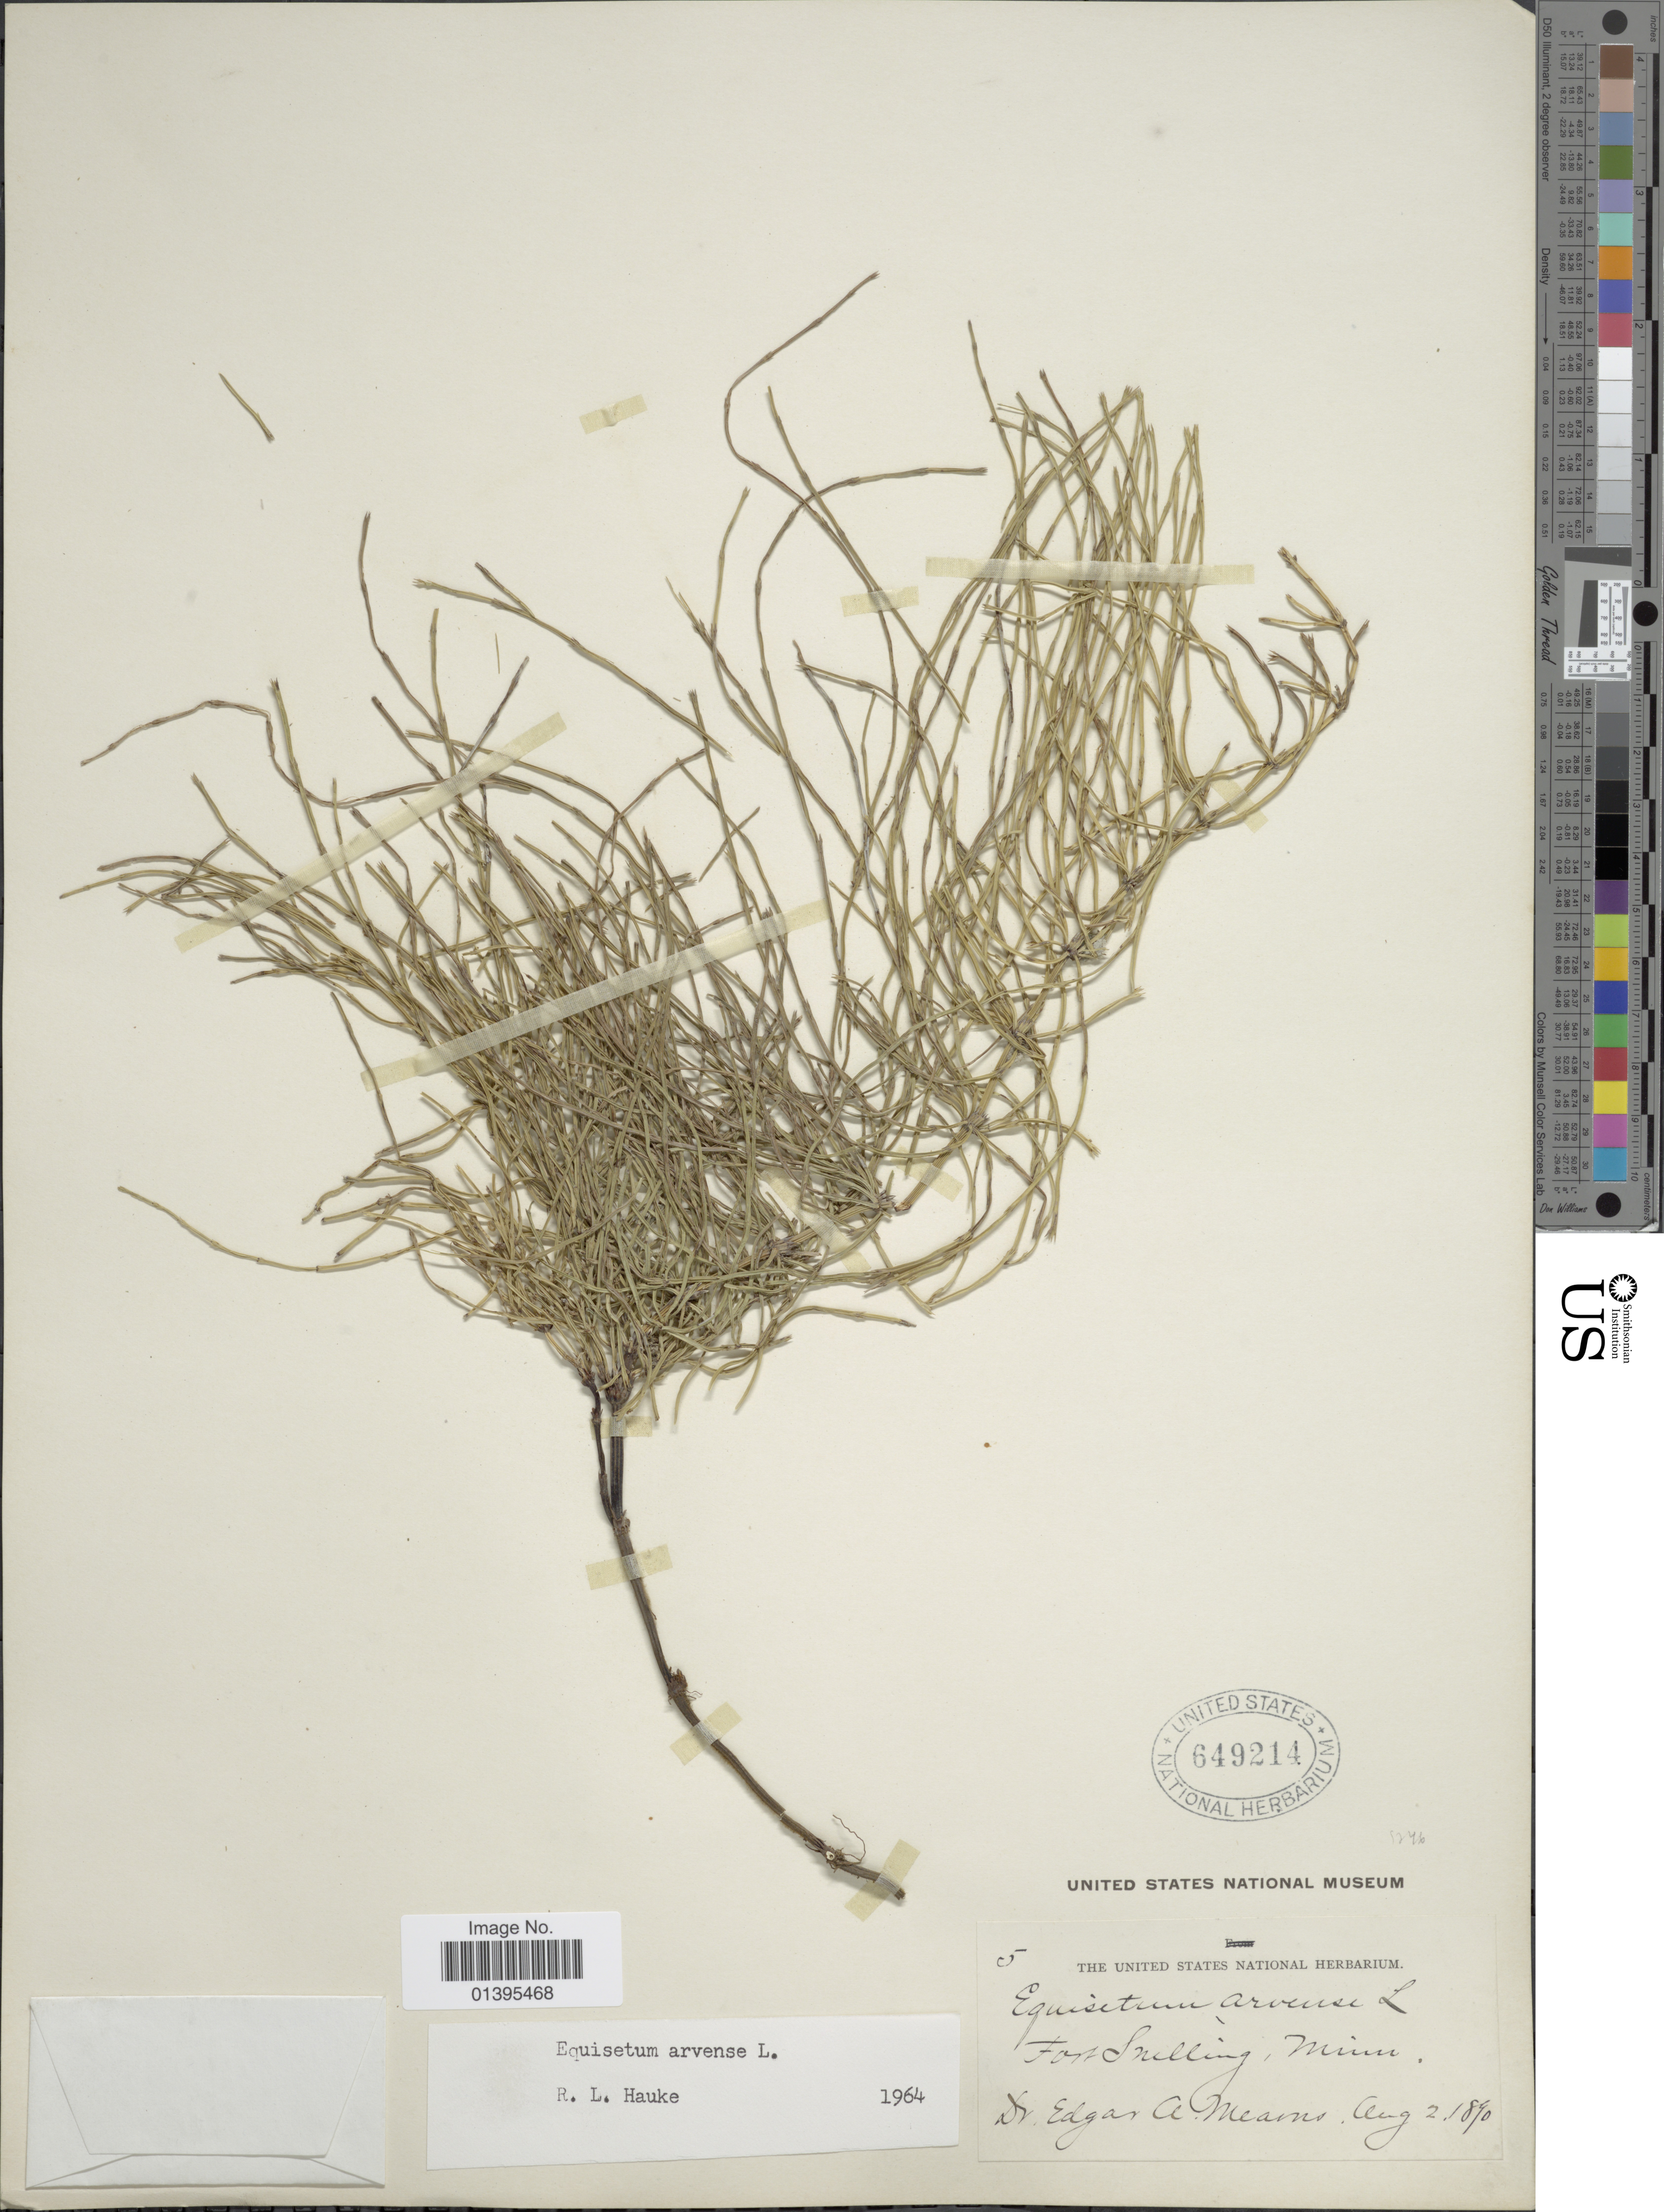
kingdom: Plantae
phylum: Tracheophyta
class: Polypodiopsida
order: Equisetales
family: Equisetaceae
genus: Equisetum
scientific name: Equisetum arvense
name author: L.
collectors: E. A. Mearns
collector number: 5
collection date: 1890-08-02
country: United States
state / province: Minnesota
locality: Fort Snelling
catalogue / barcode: US 649214